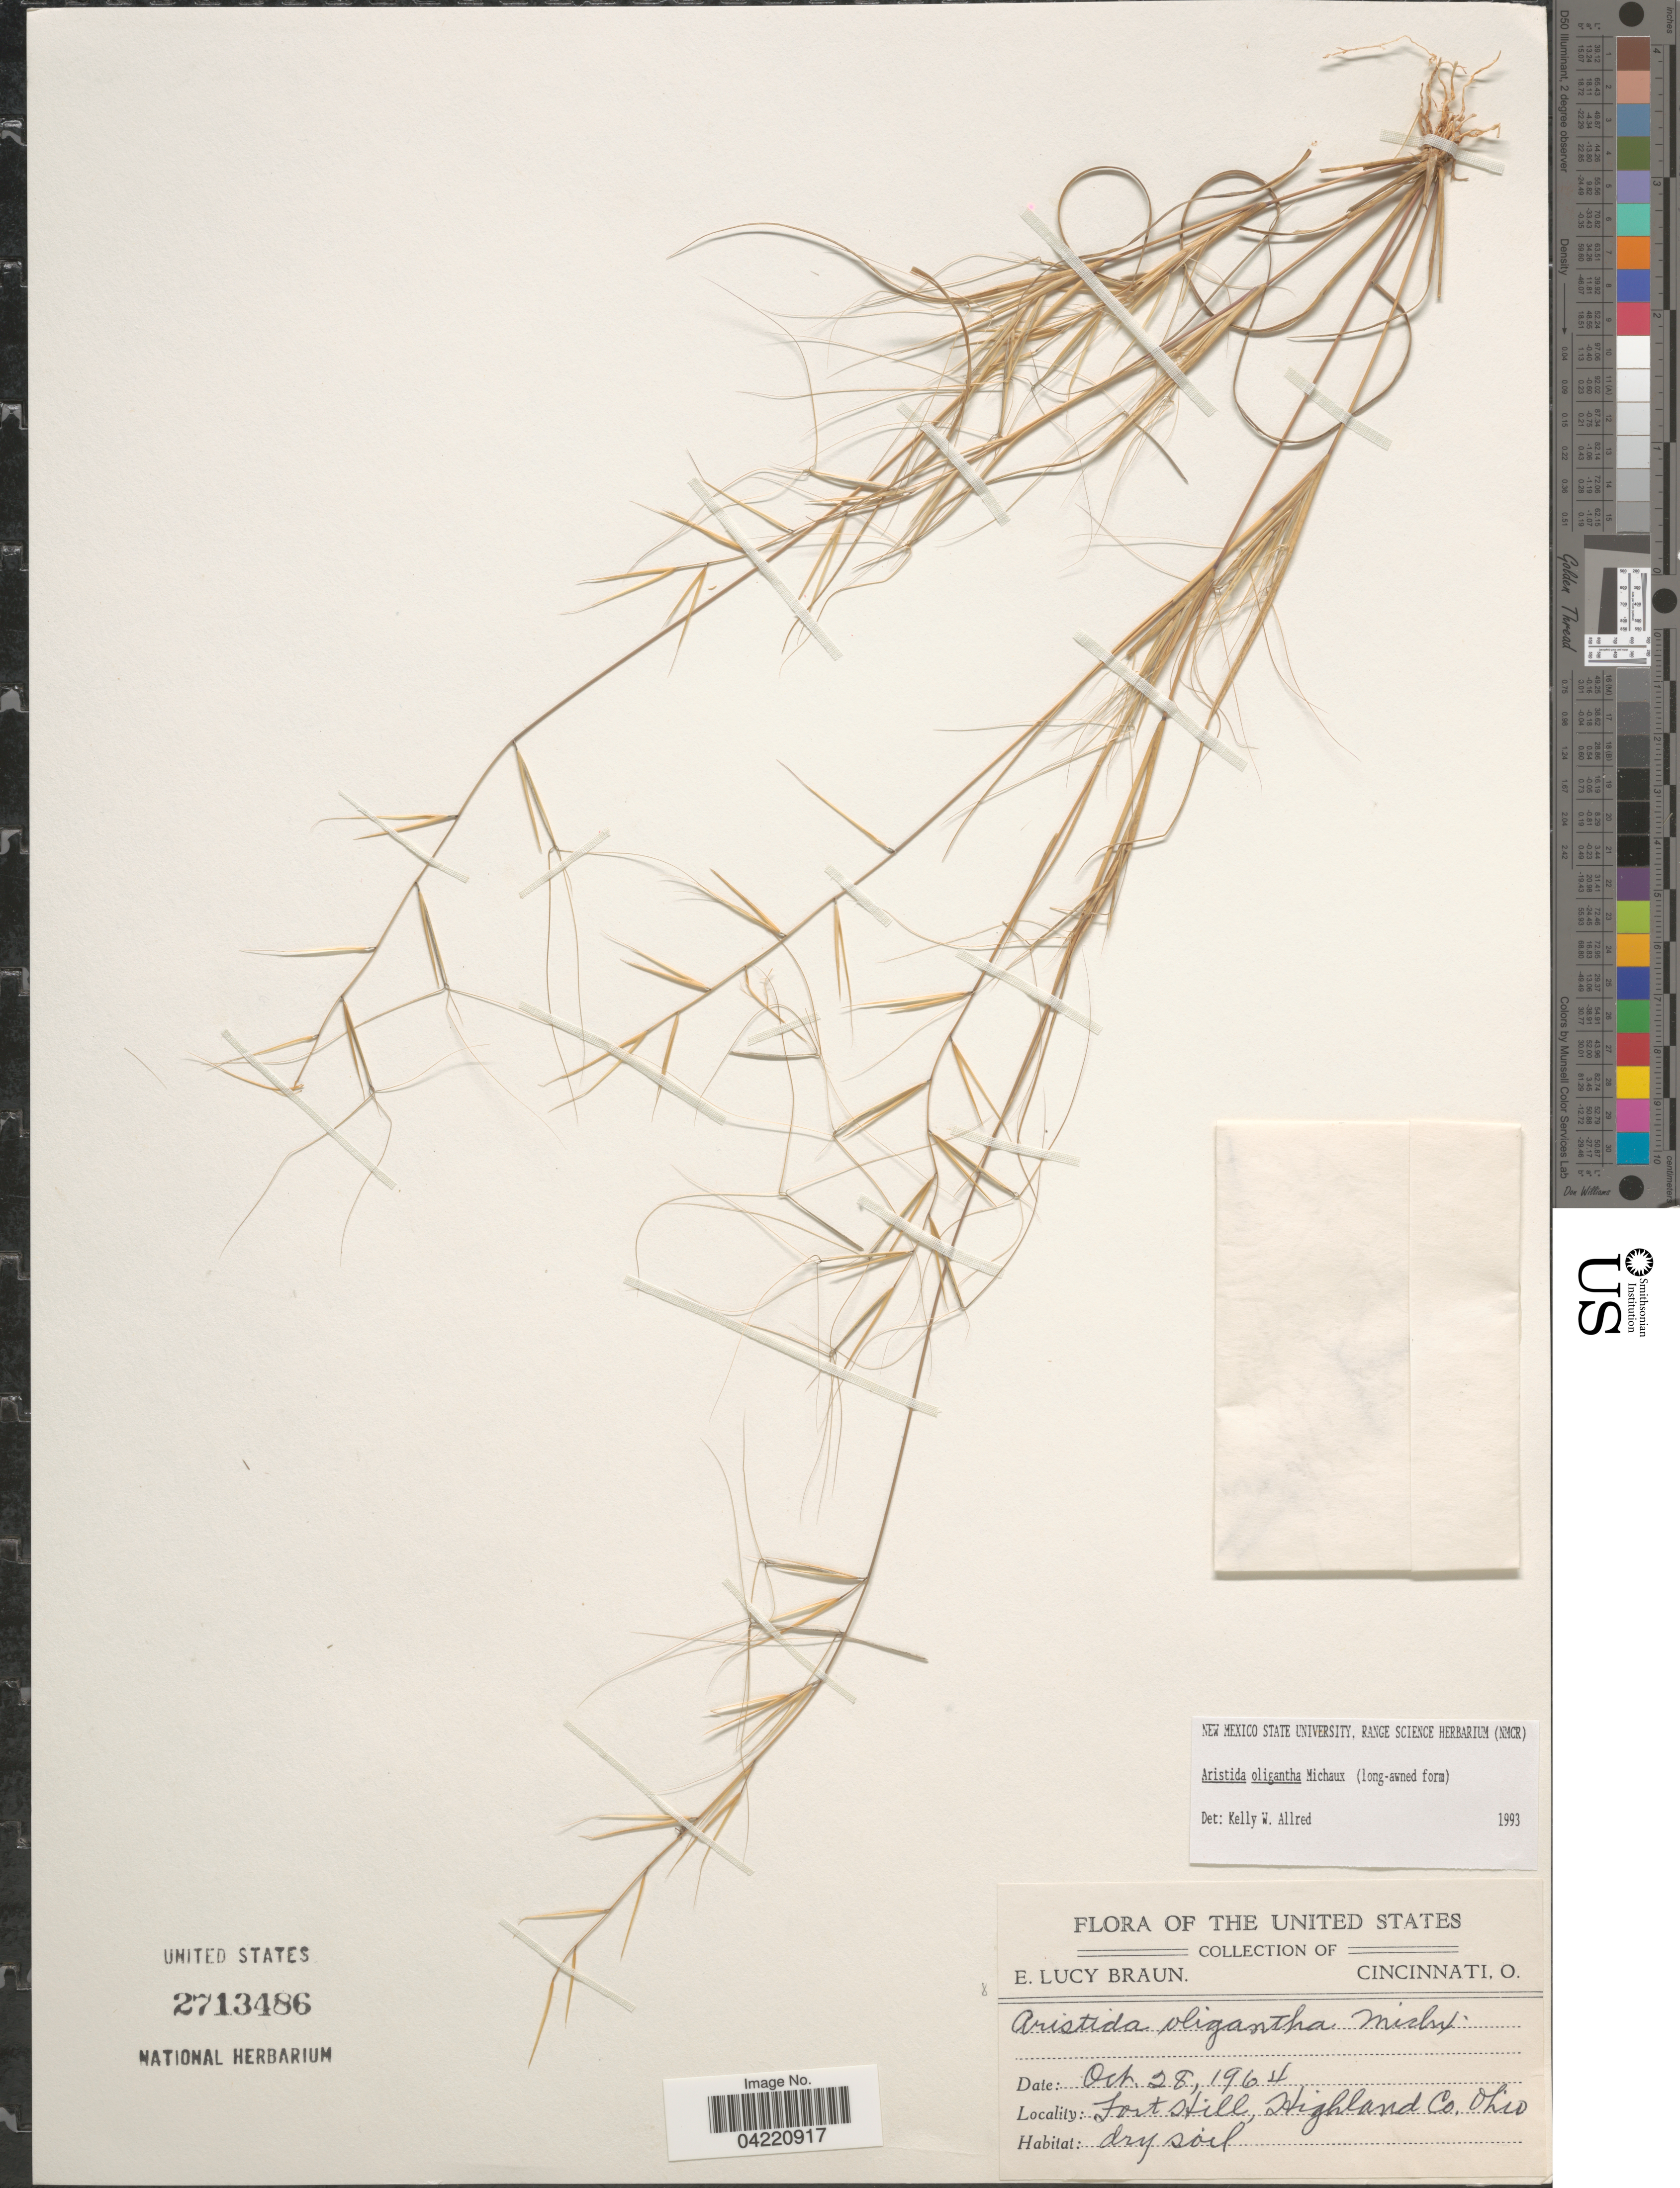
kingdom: Plantae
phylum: Tracheophyta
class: Liliopsida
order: Poales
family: Poaceae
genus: Aristida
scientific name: Aristida oligantha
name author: Michx.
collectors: E. L. Braun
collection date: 1964-10-28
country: United States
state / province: Ohio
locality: Fort Still, Highland Co.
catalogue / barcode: US 2713486